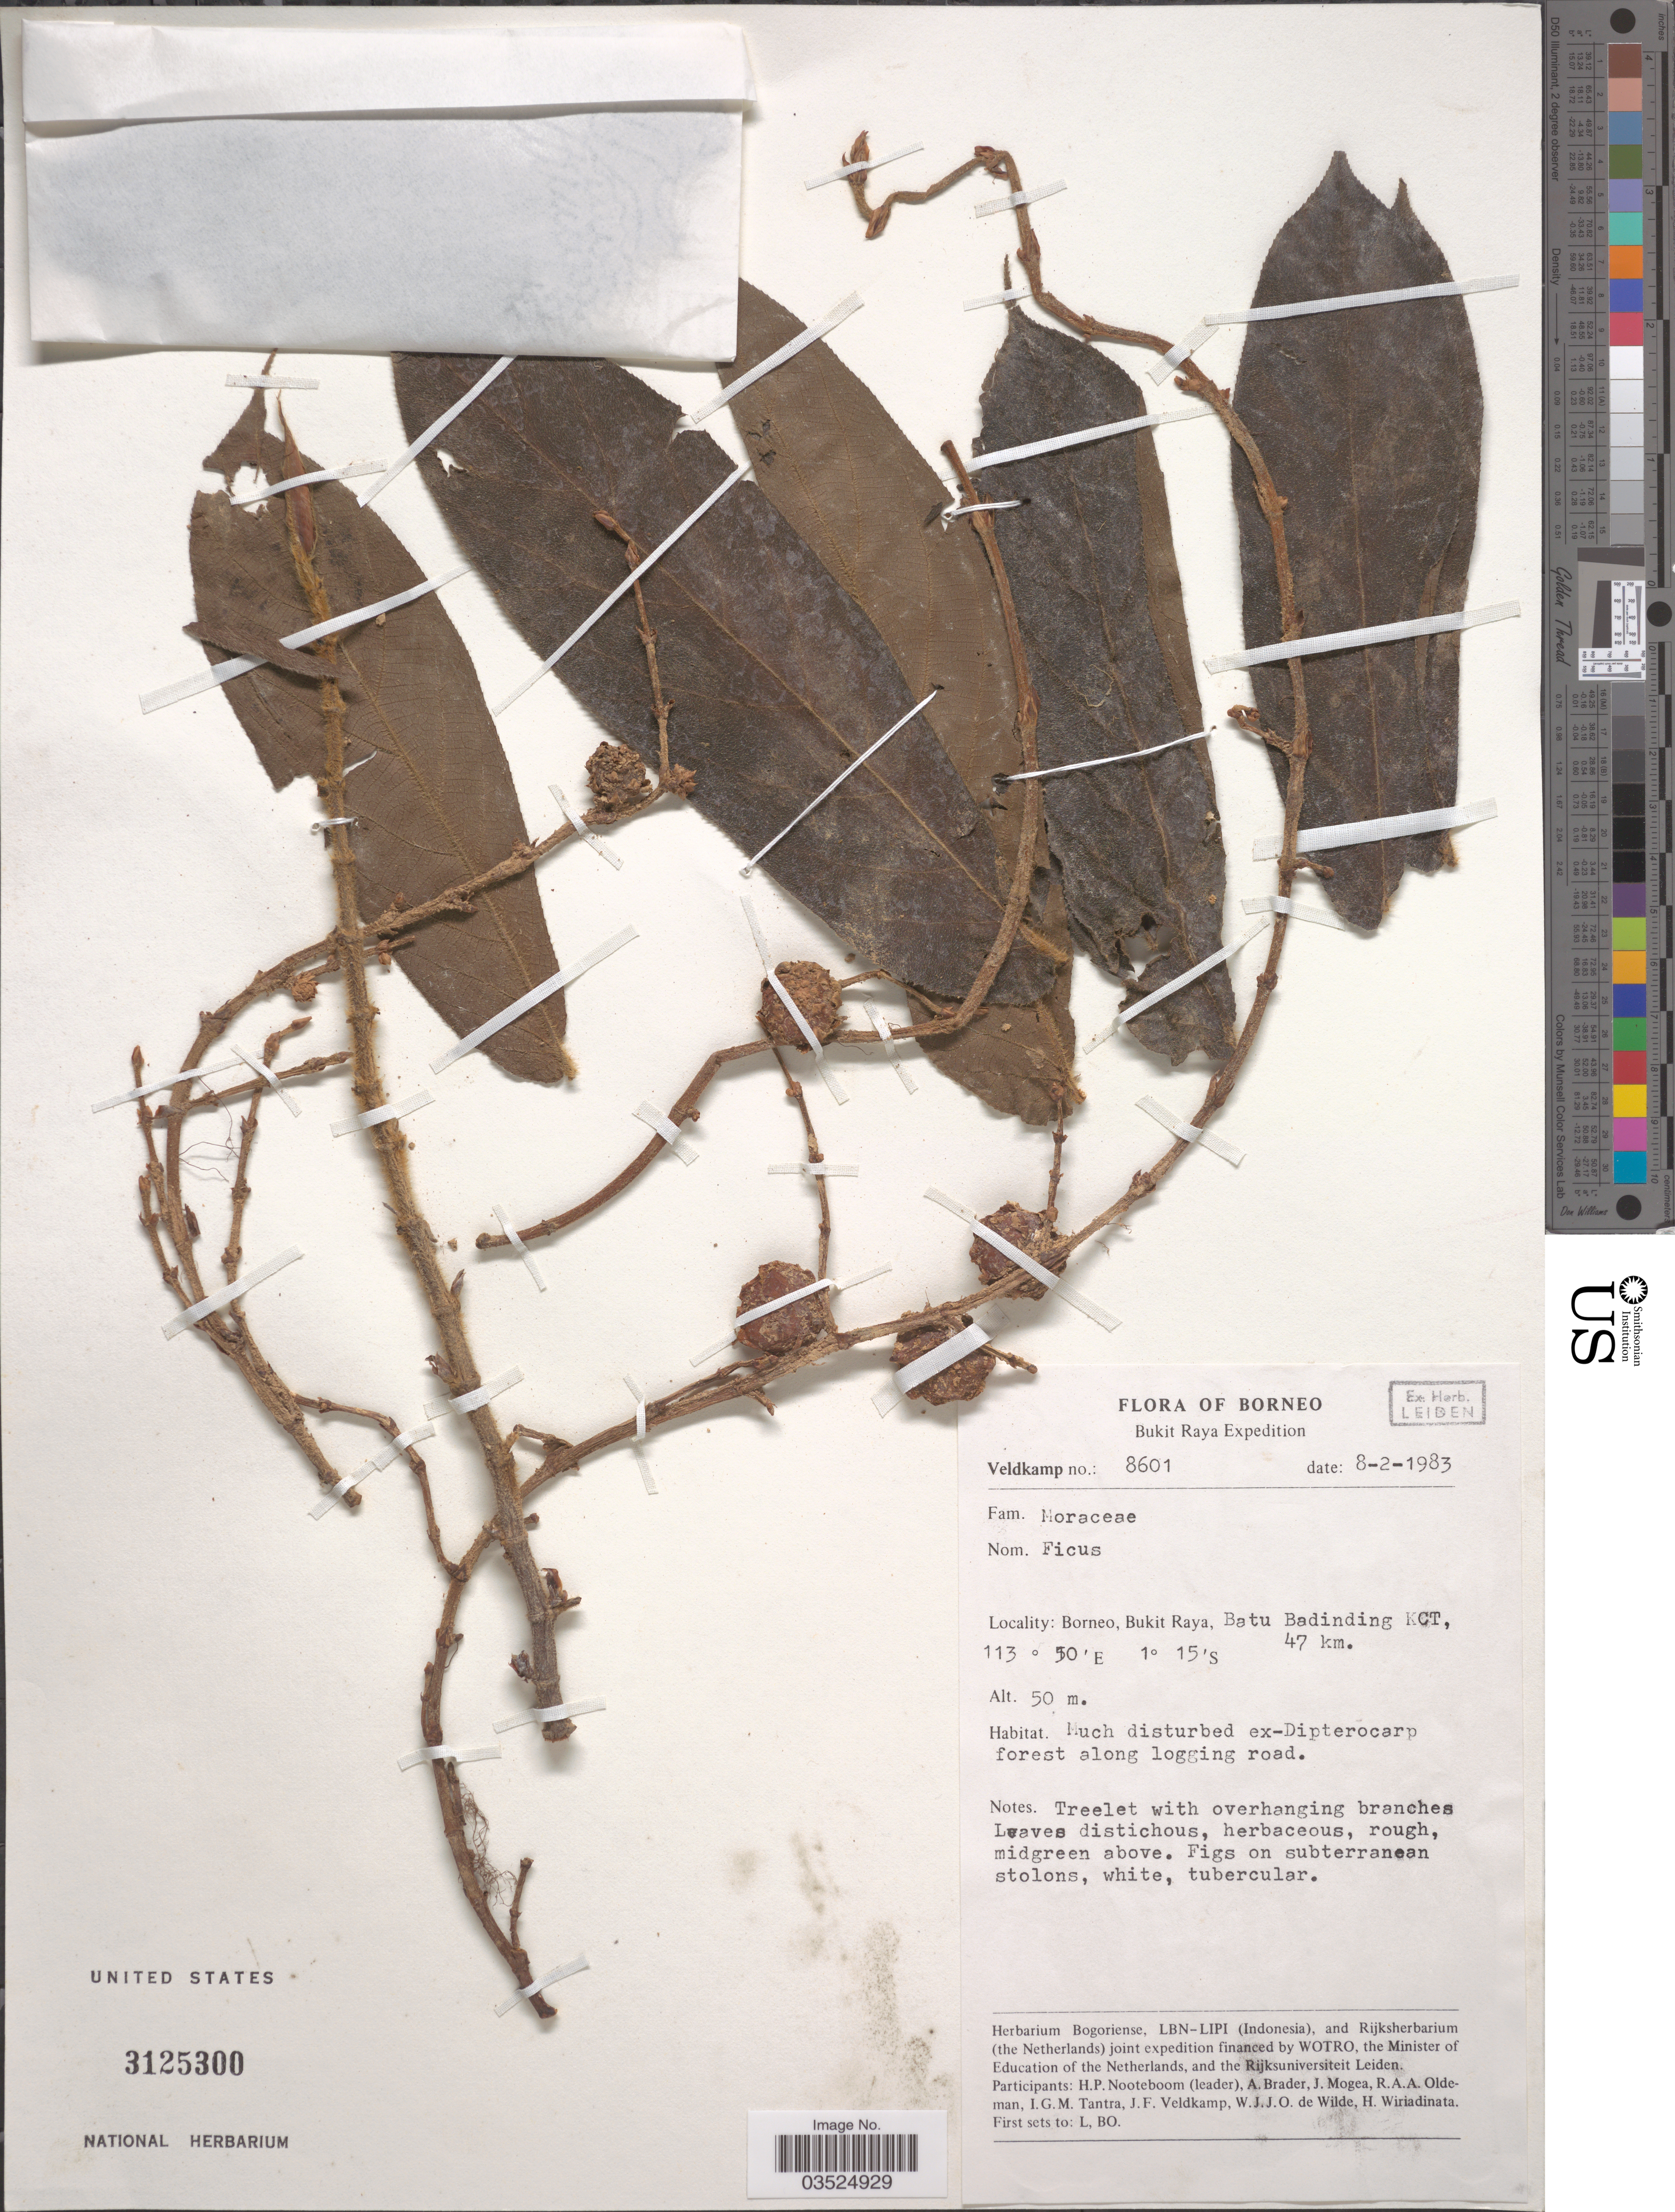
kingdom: Plantae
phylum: Tracheophyta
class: Magnoliopsida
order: Rosales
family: Moraceae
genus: Ficus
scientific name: Ficus sp.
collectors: J. F. Veldkamp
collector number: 8601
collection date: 1983-02-08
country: Indonesia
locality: Borneo, Bukit Raya, Batu Badinding KCT.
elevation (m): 50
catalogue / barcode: US 3125300